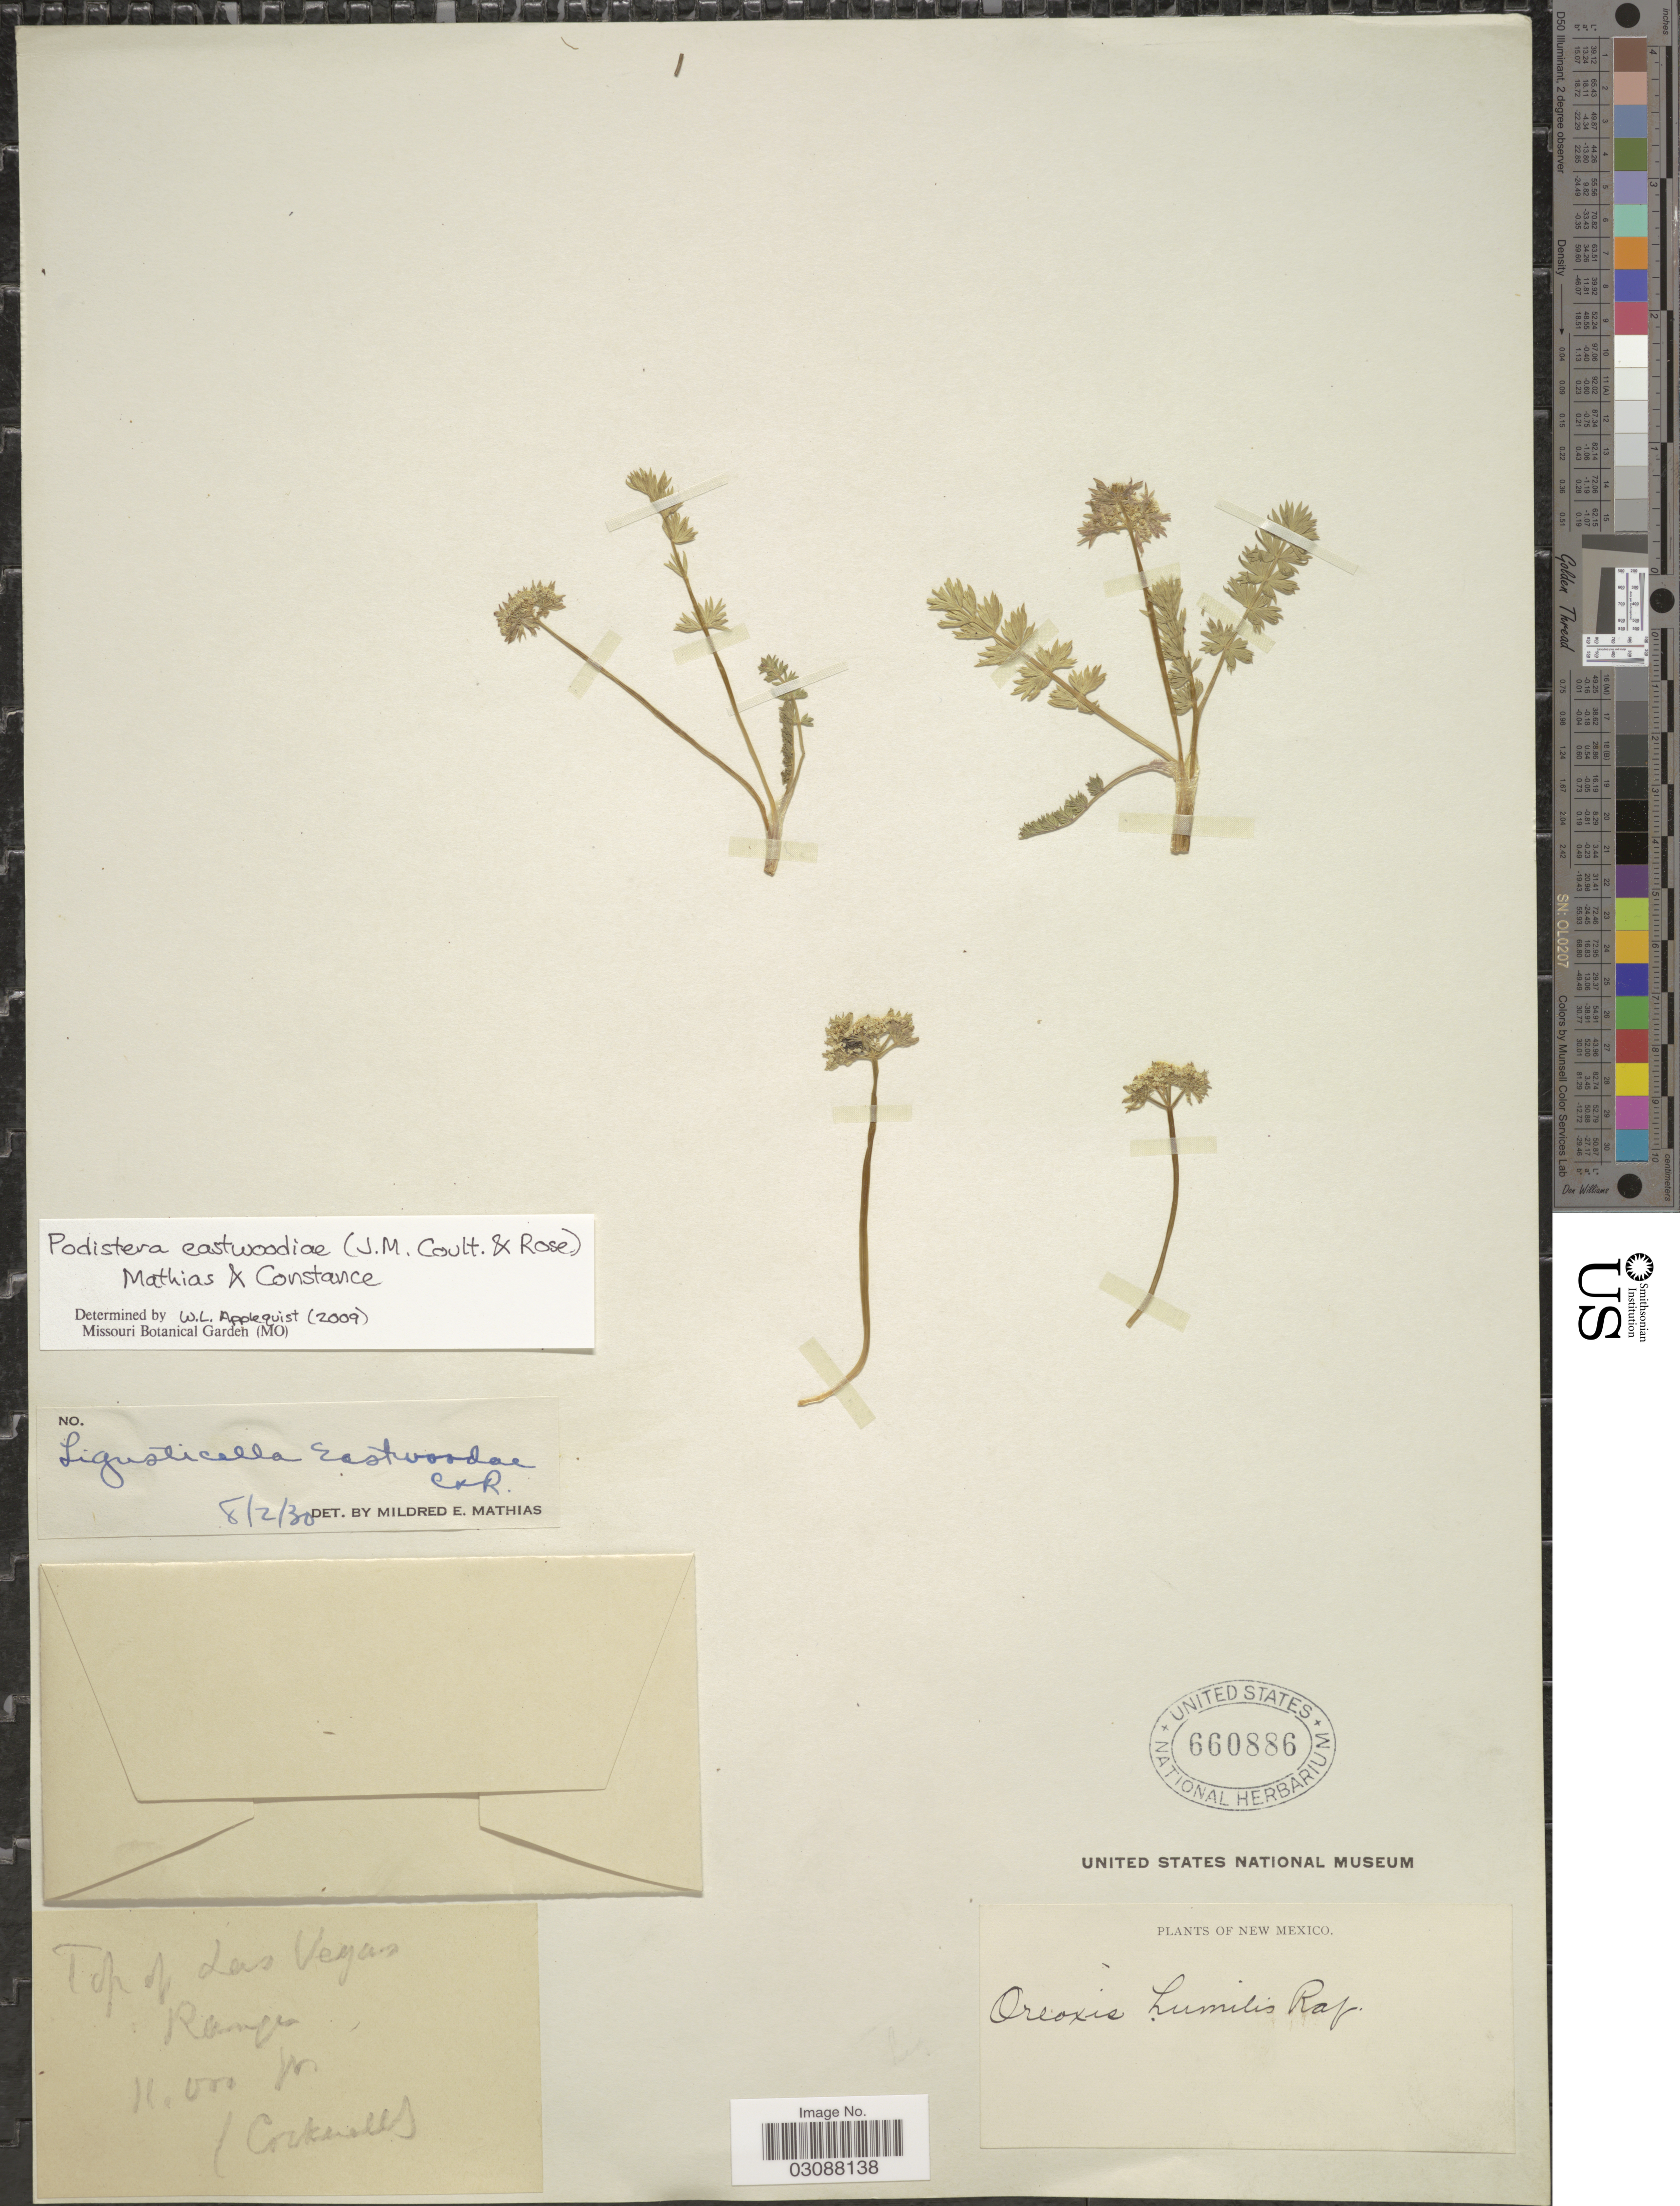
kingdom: Plantae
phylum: Tracheophyta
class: Magnoliopsida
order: Apiales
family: Apiaceae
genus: Podistera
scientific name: Podistera eastwoodiae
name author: (J.M. Coult. & Rose) Mathias & Constance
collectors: Cockerell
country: United States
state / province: New Mexico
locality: Top of Las Vegas Ranges.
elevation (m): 3353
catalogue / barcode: US 660886